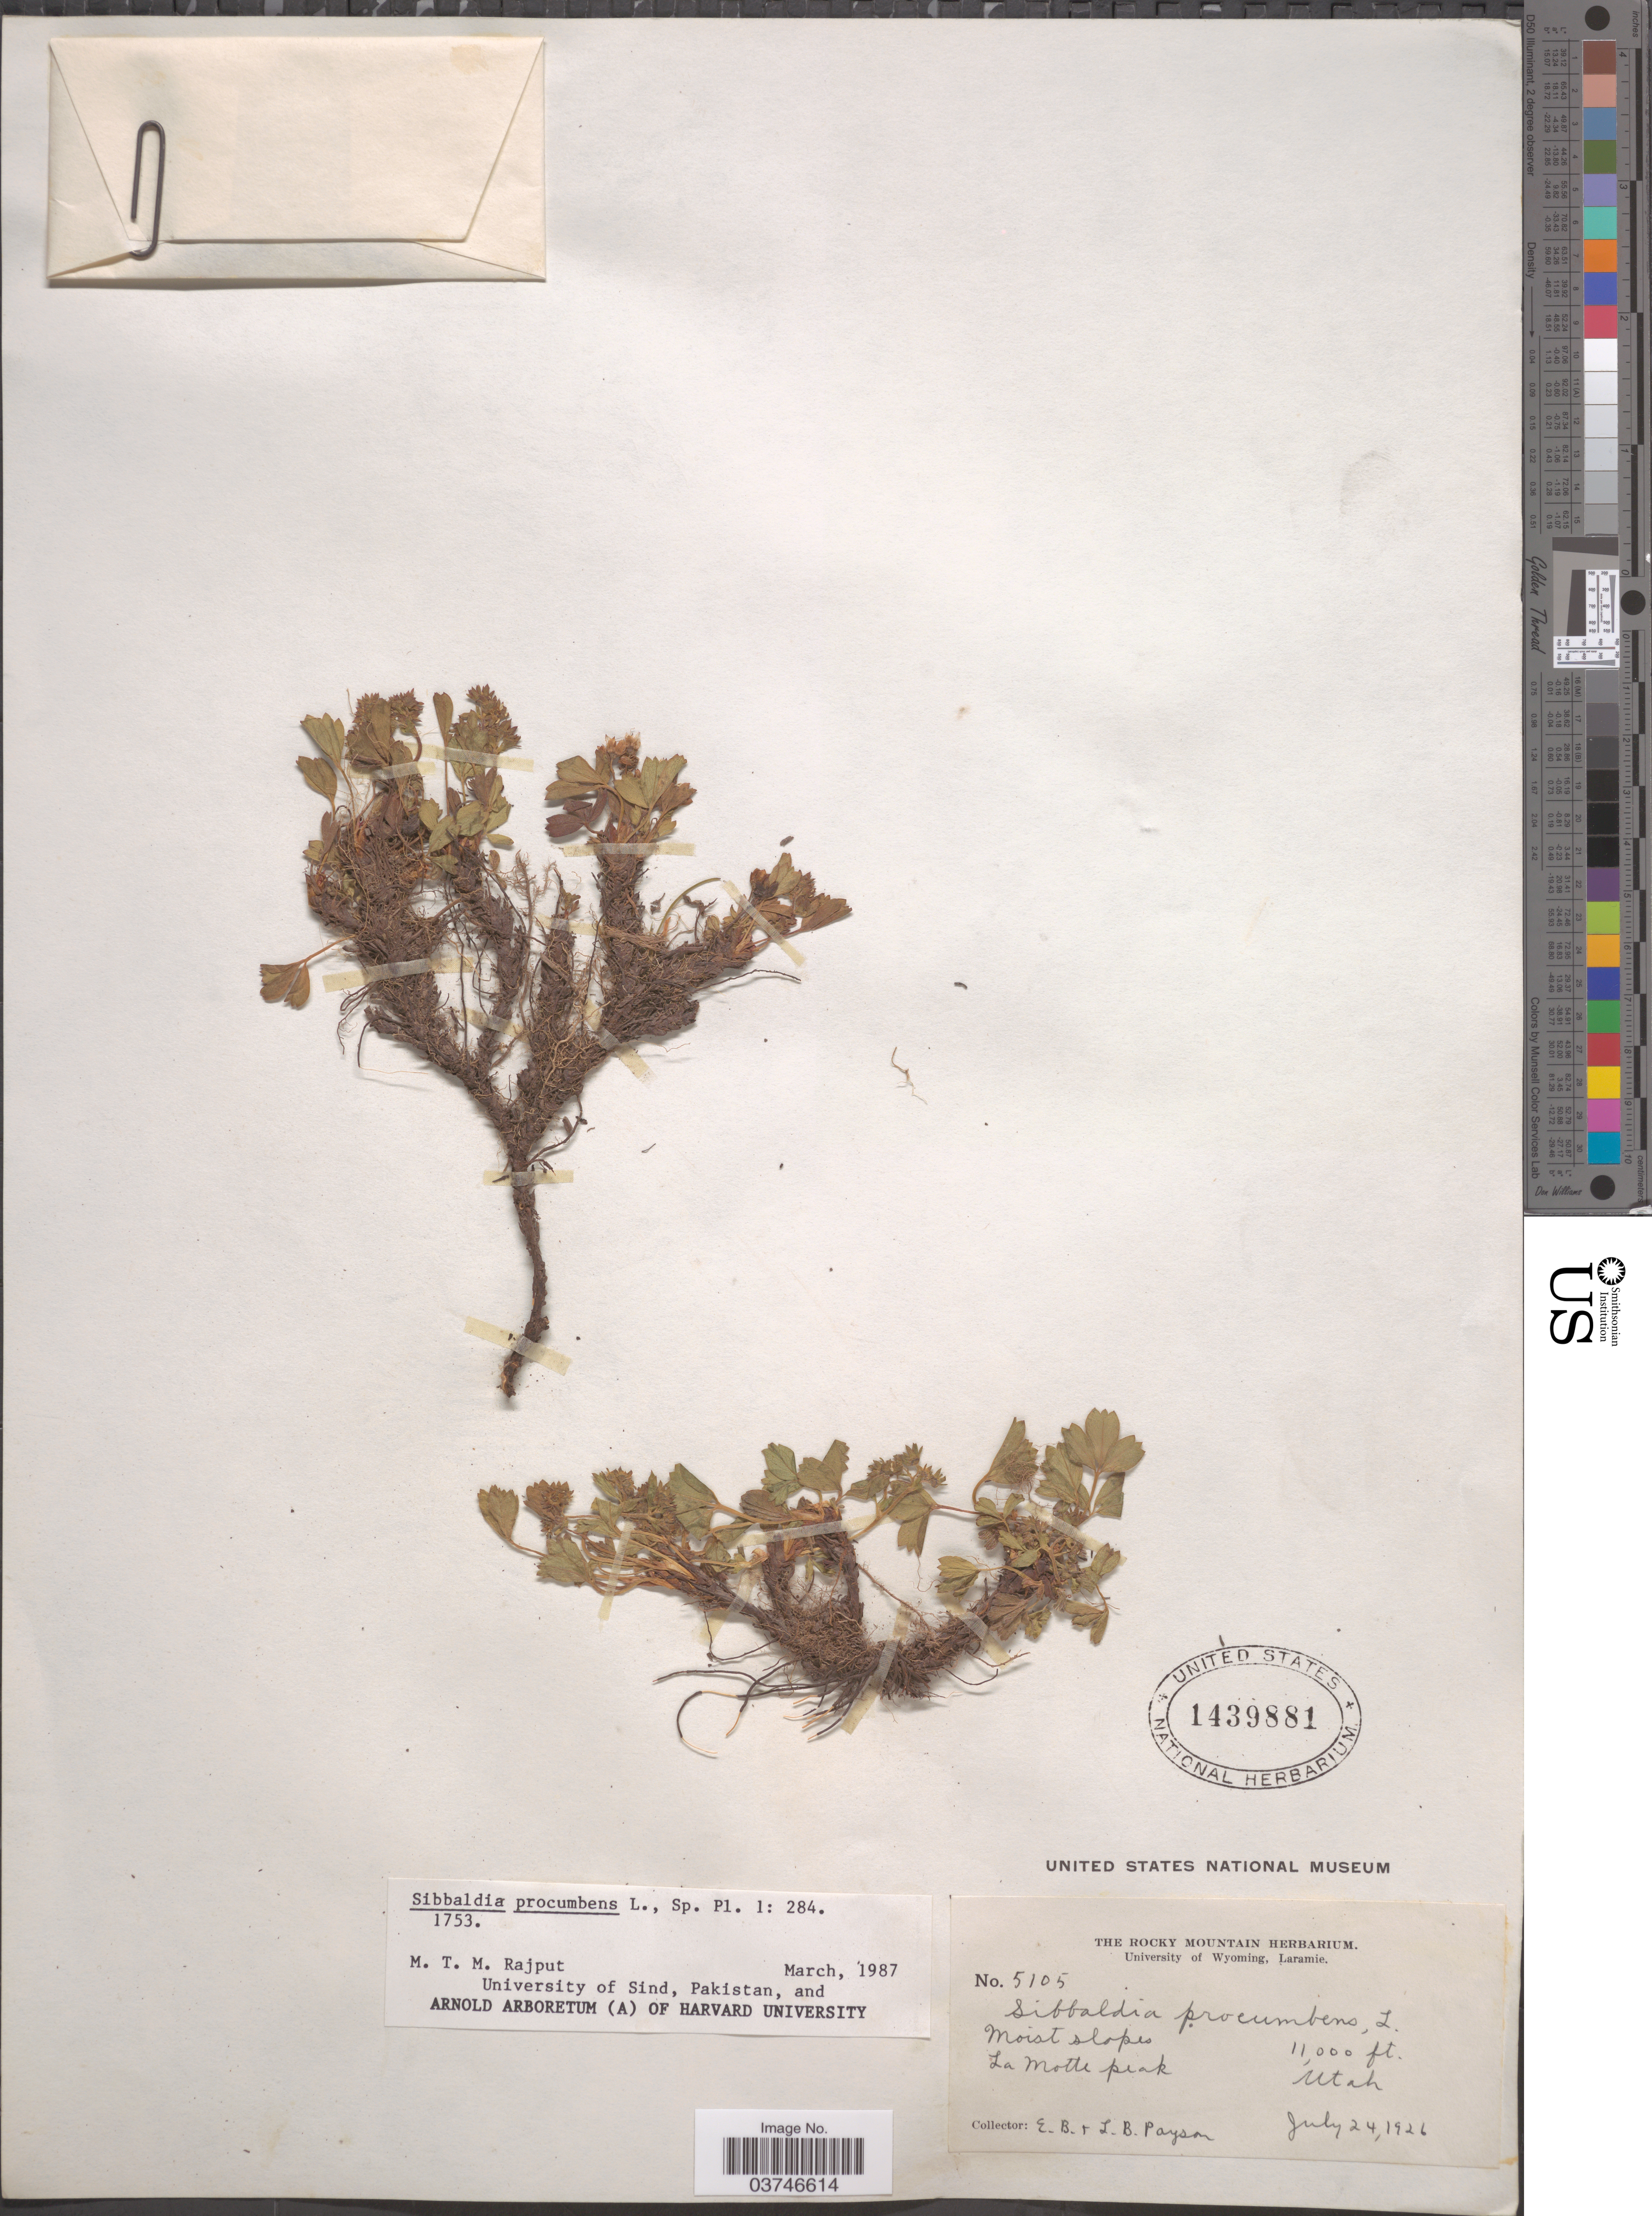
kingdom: Plantae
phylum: Tracheophyta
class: Magnoliopsida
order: Rosales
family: Rosaceae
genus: Sibbaldia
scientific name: Sibbaldia procumbens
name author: L.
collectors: E. B. Payson & L. Payson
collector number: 5105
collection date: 1926-07-24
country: United States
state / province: Utah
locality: La Motte peak.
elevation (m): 3353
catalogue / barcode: US 1439881